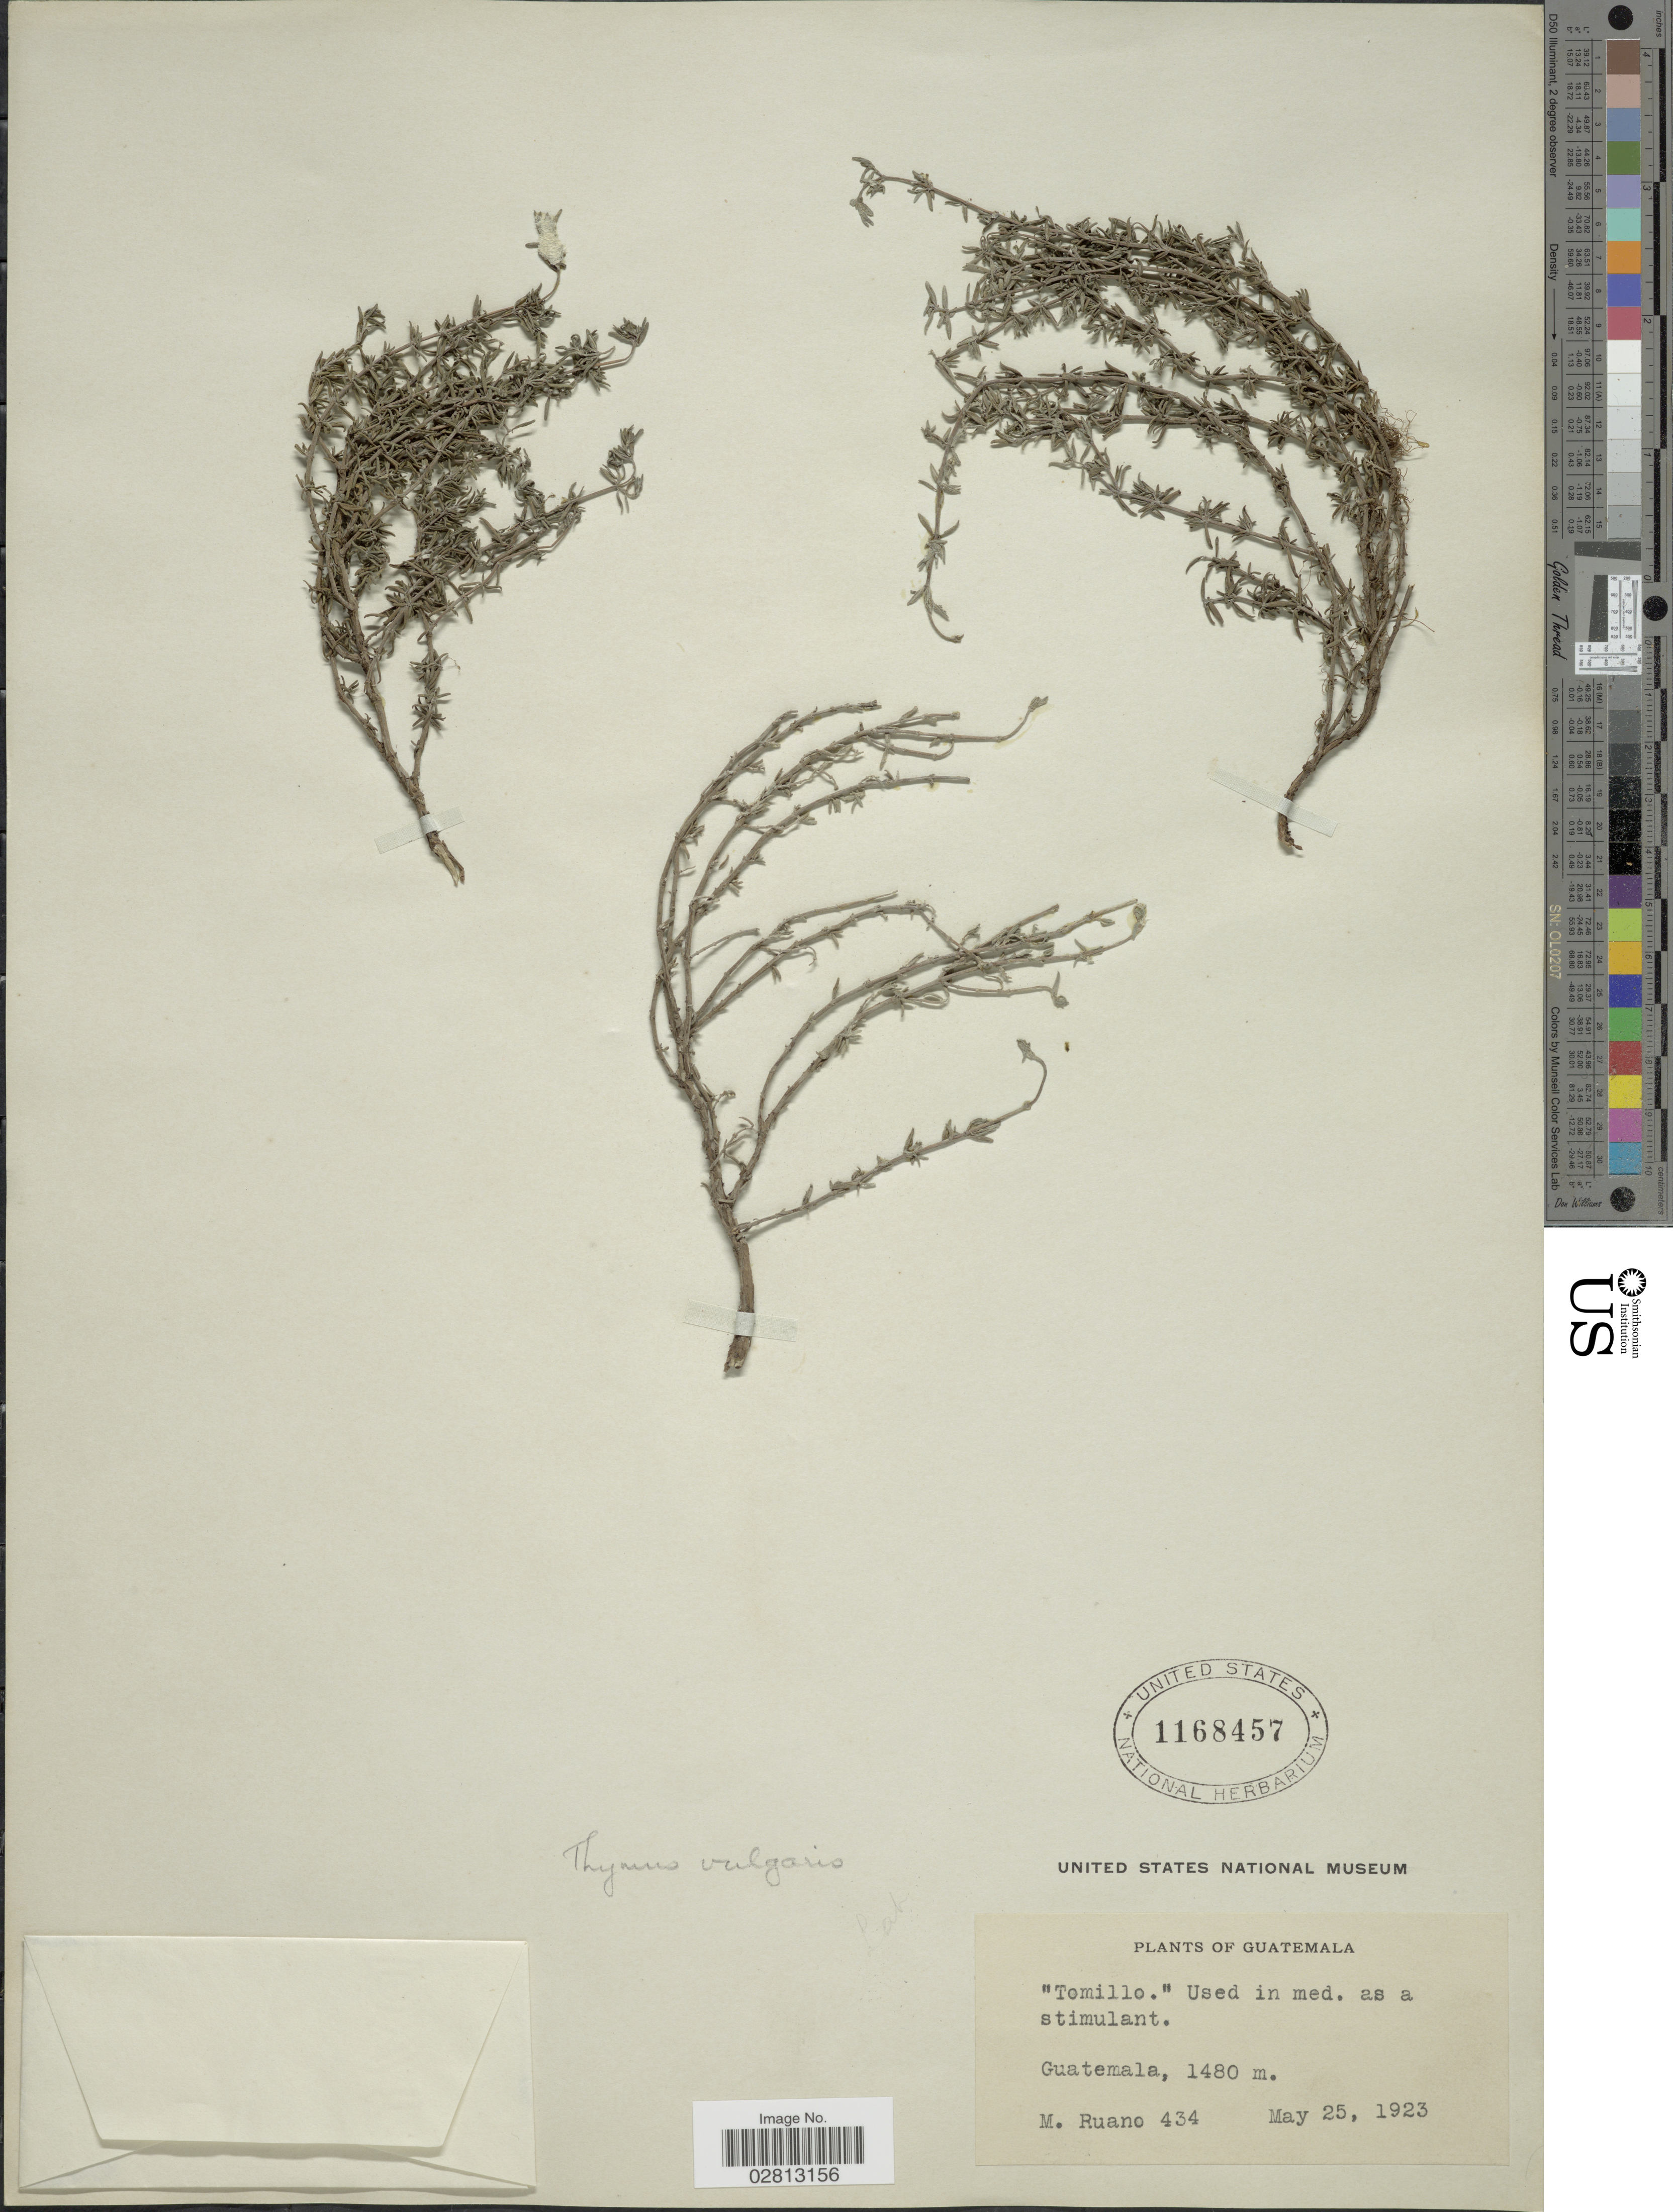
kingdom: Plantae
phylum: Tracheophyta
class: Magnoliopsida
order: Lamiales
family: Lamiaceae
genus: Thymus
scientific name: Thymus vulgaris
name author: L.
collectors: M. Ruano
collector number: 434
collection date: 1923-05-25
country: Guatemala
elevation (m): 1480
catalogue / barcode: US 1168457